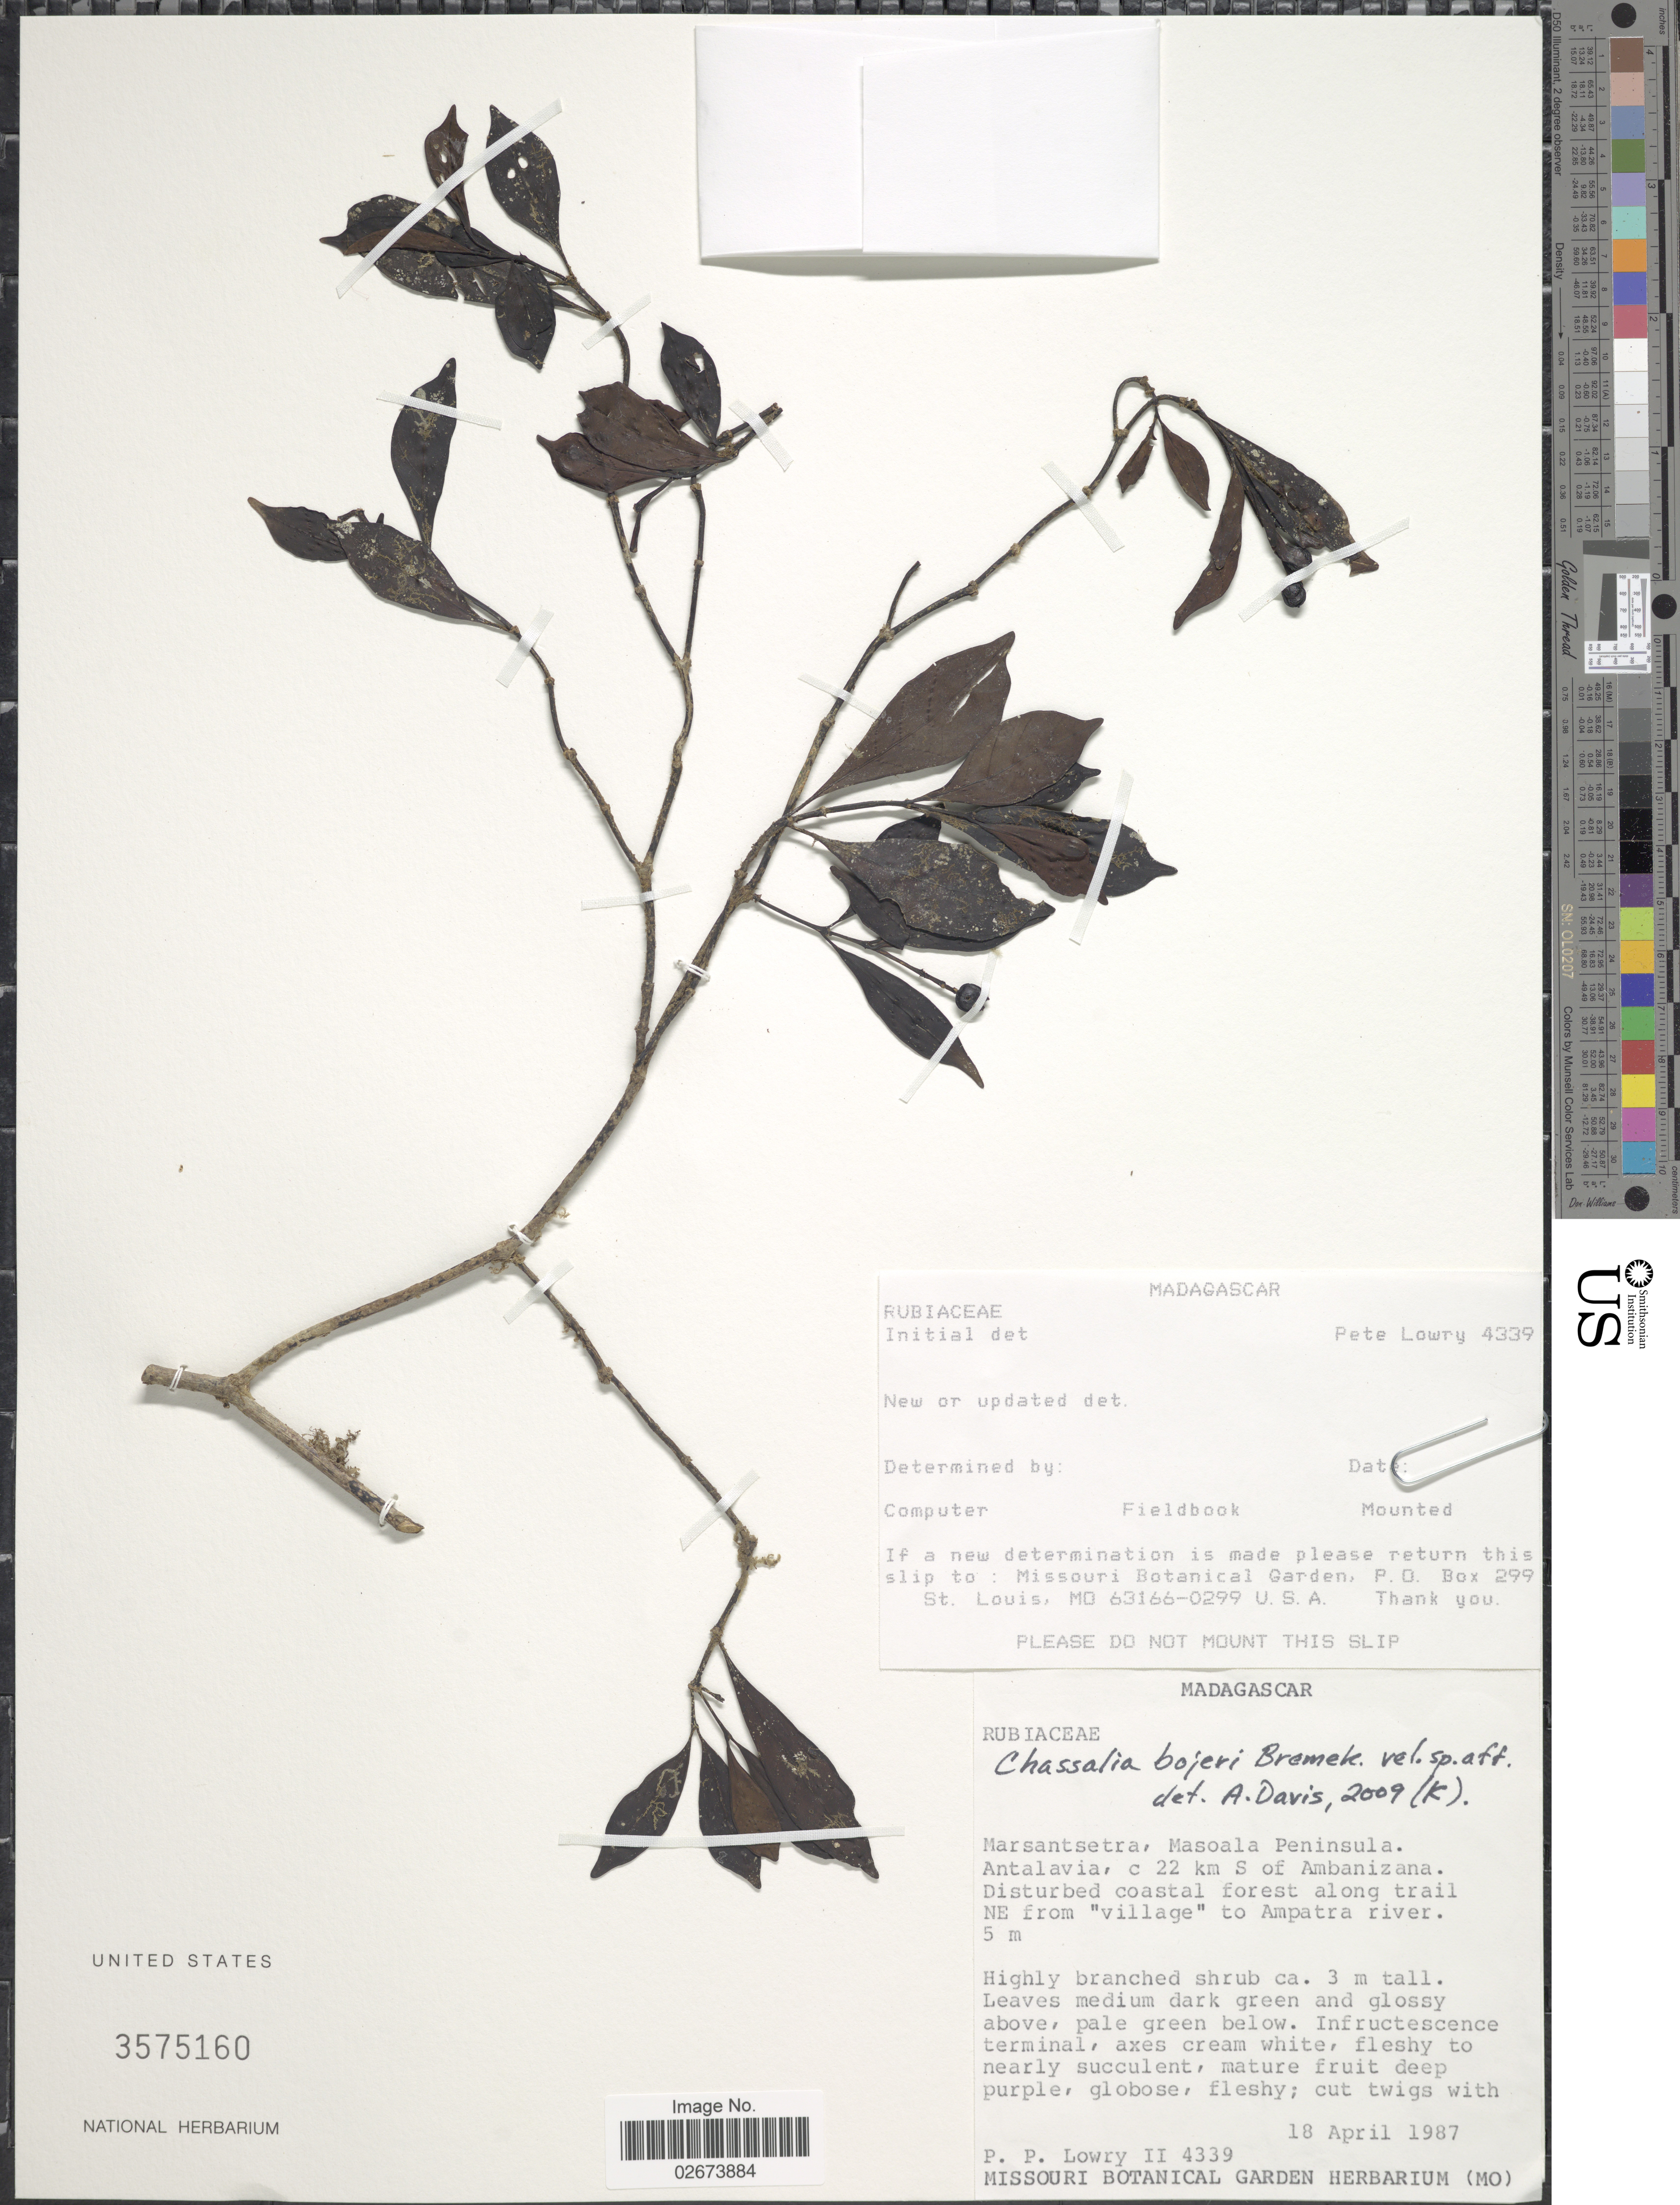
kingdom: Plantae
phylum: Tracheophyta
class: Magnoliopsida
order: Gentianales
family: Rubiaceae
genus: Chassalia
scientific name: Chassalia boryana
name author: DC.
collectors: P. P. Lowry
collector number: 4339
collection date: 1987-04-18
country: Madagascar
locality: Marsantsetra, Masoala Peninsula, Antalavia, c 22 km S of Ambanizana, disturbed coastal forest along trail NE from "village"to Ampatra river.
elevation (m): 5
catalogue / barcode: US 3575160